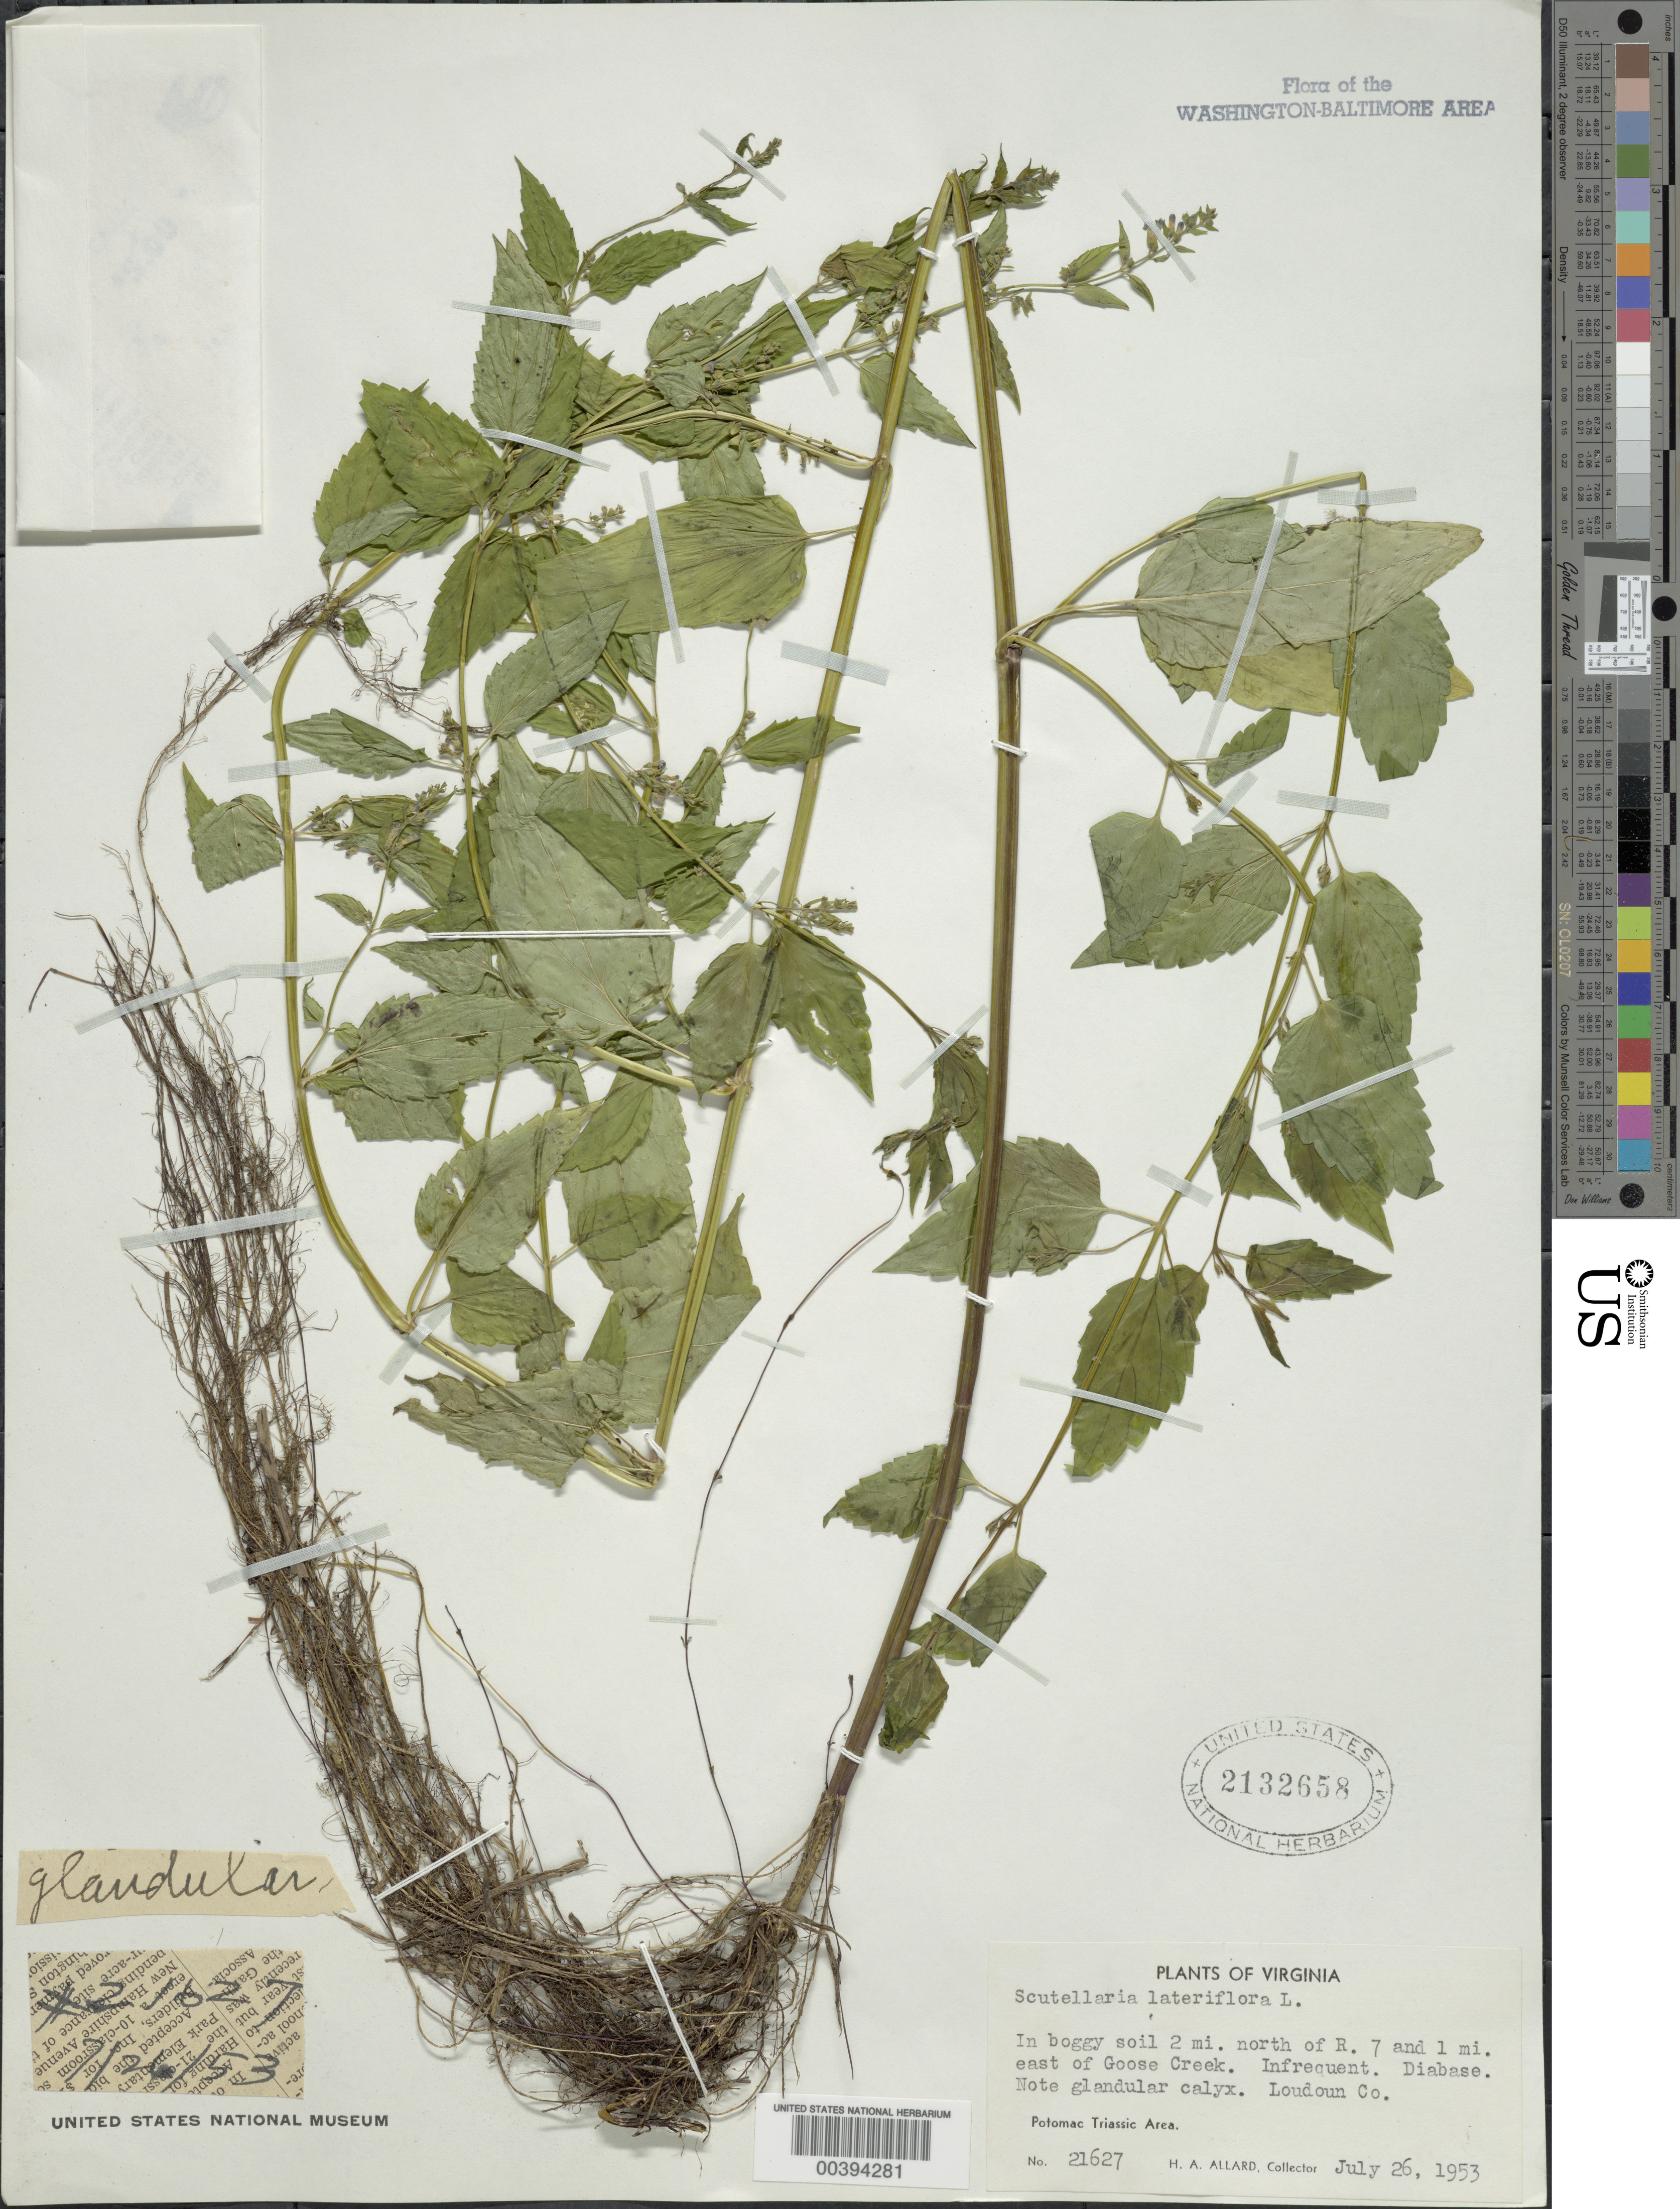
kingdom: Plantae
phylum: Tracheophyta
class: Magnoliopsida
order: Lamiales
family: Lamiaceae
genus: Scutellaria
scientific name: Scutellaria lateriflora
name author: L.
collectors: H. A. Allard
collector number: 21627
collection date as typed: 26 Jul 1953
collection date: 1953-07-26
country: United States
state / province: Virginia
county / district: Loudoun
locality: North of Route 7 east of Goose Creek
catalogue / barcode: US 2132658